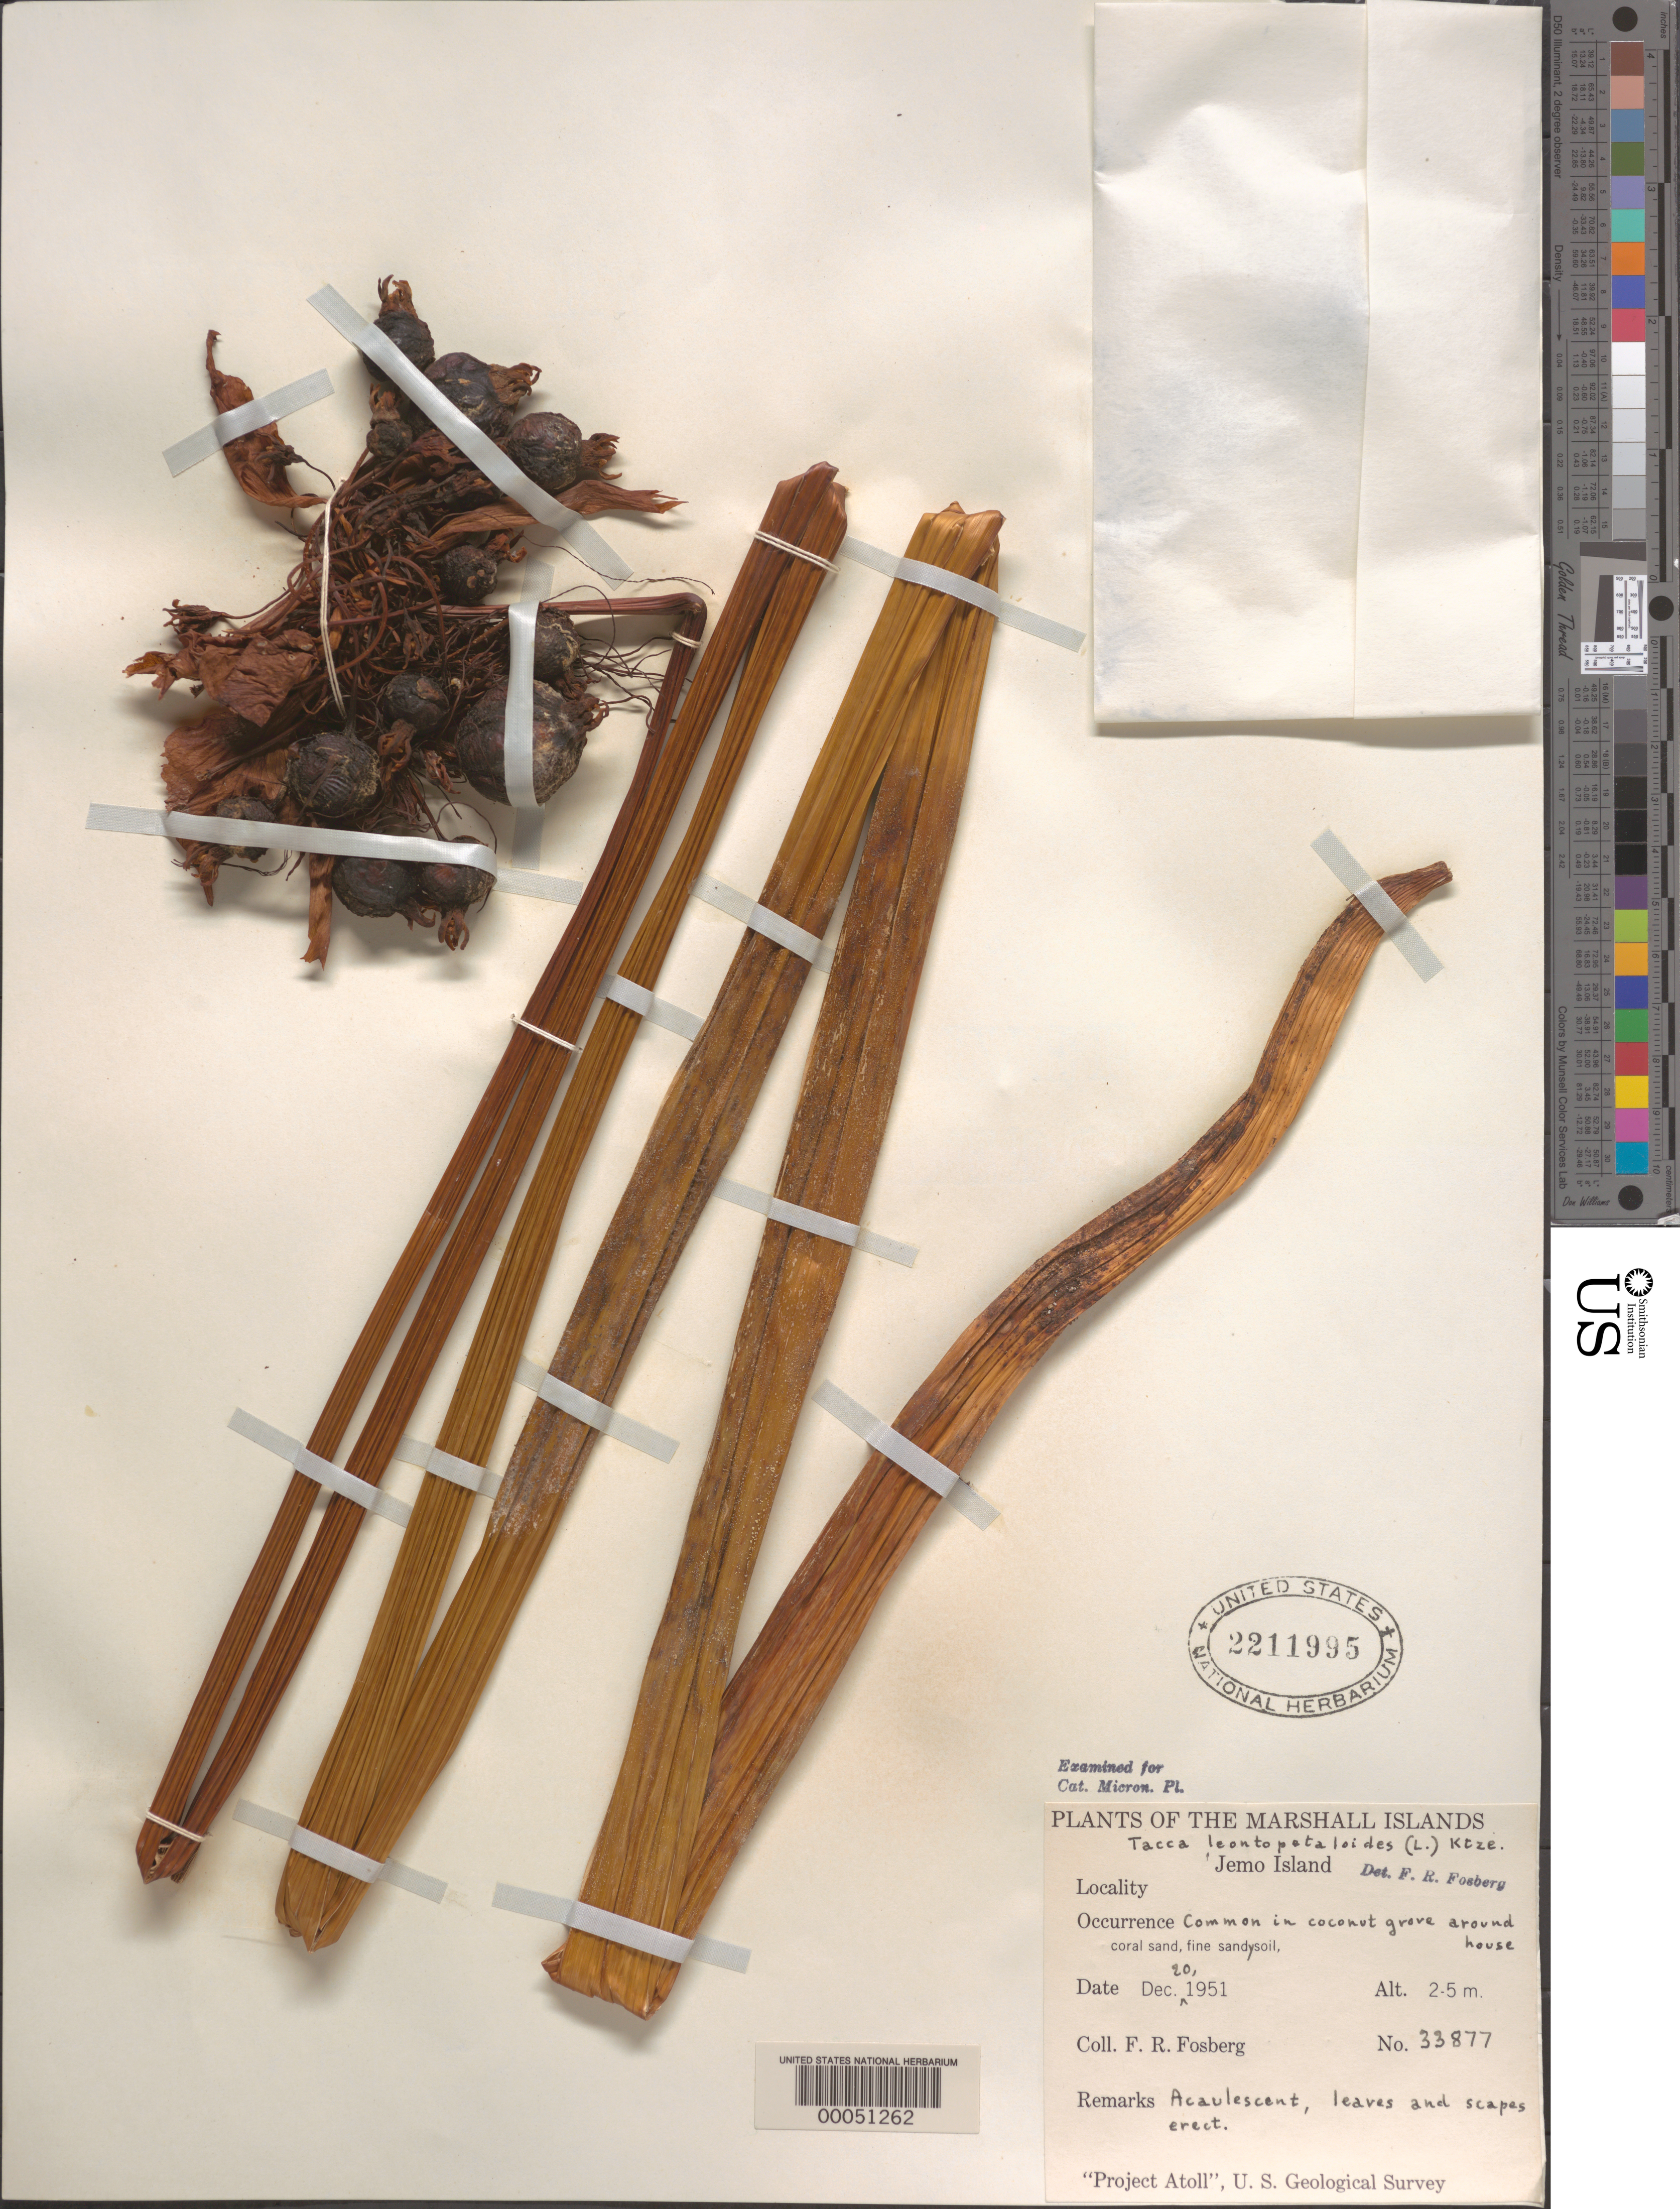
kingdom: Plantae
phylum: Tracheophyta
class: Liliopsida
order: Dioscoreales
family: Dioscoreaceae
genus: Tacca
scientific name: Tacca leontopetaloides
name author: (L.) Kuntze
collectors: F. R. Fosberg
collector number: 33877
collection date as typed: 20 Dec 1951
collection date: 1951-12-20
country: Marshall Islands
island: Bokaak [Pokak] Atoll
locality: Jemo Islet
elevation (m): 2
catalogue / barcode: US 2211995